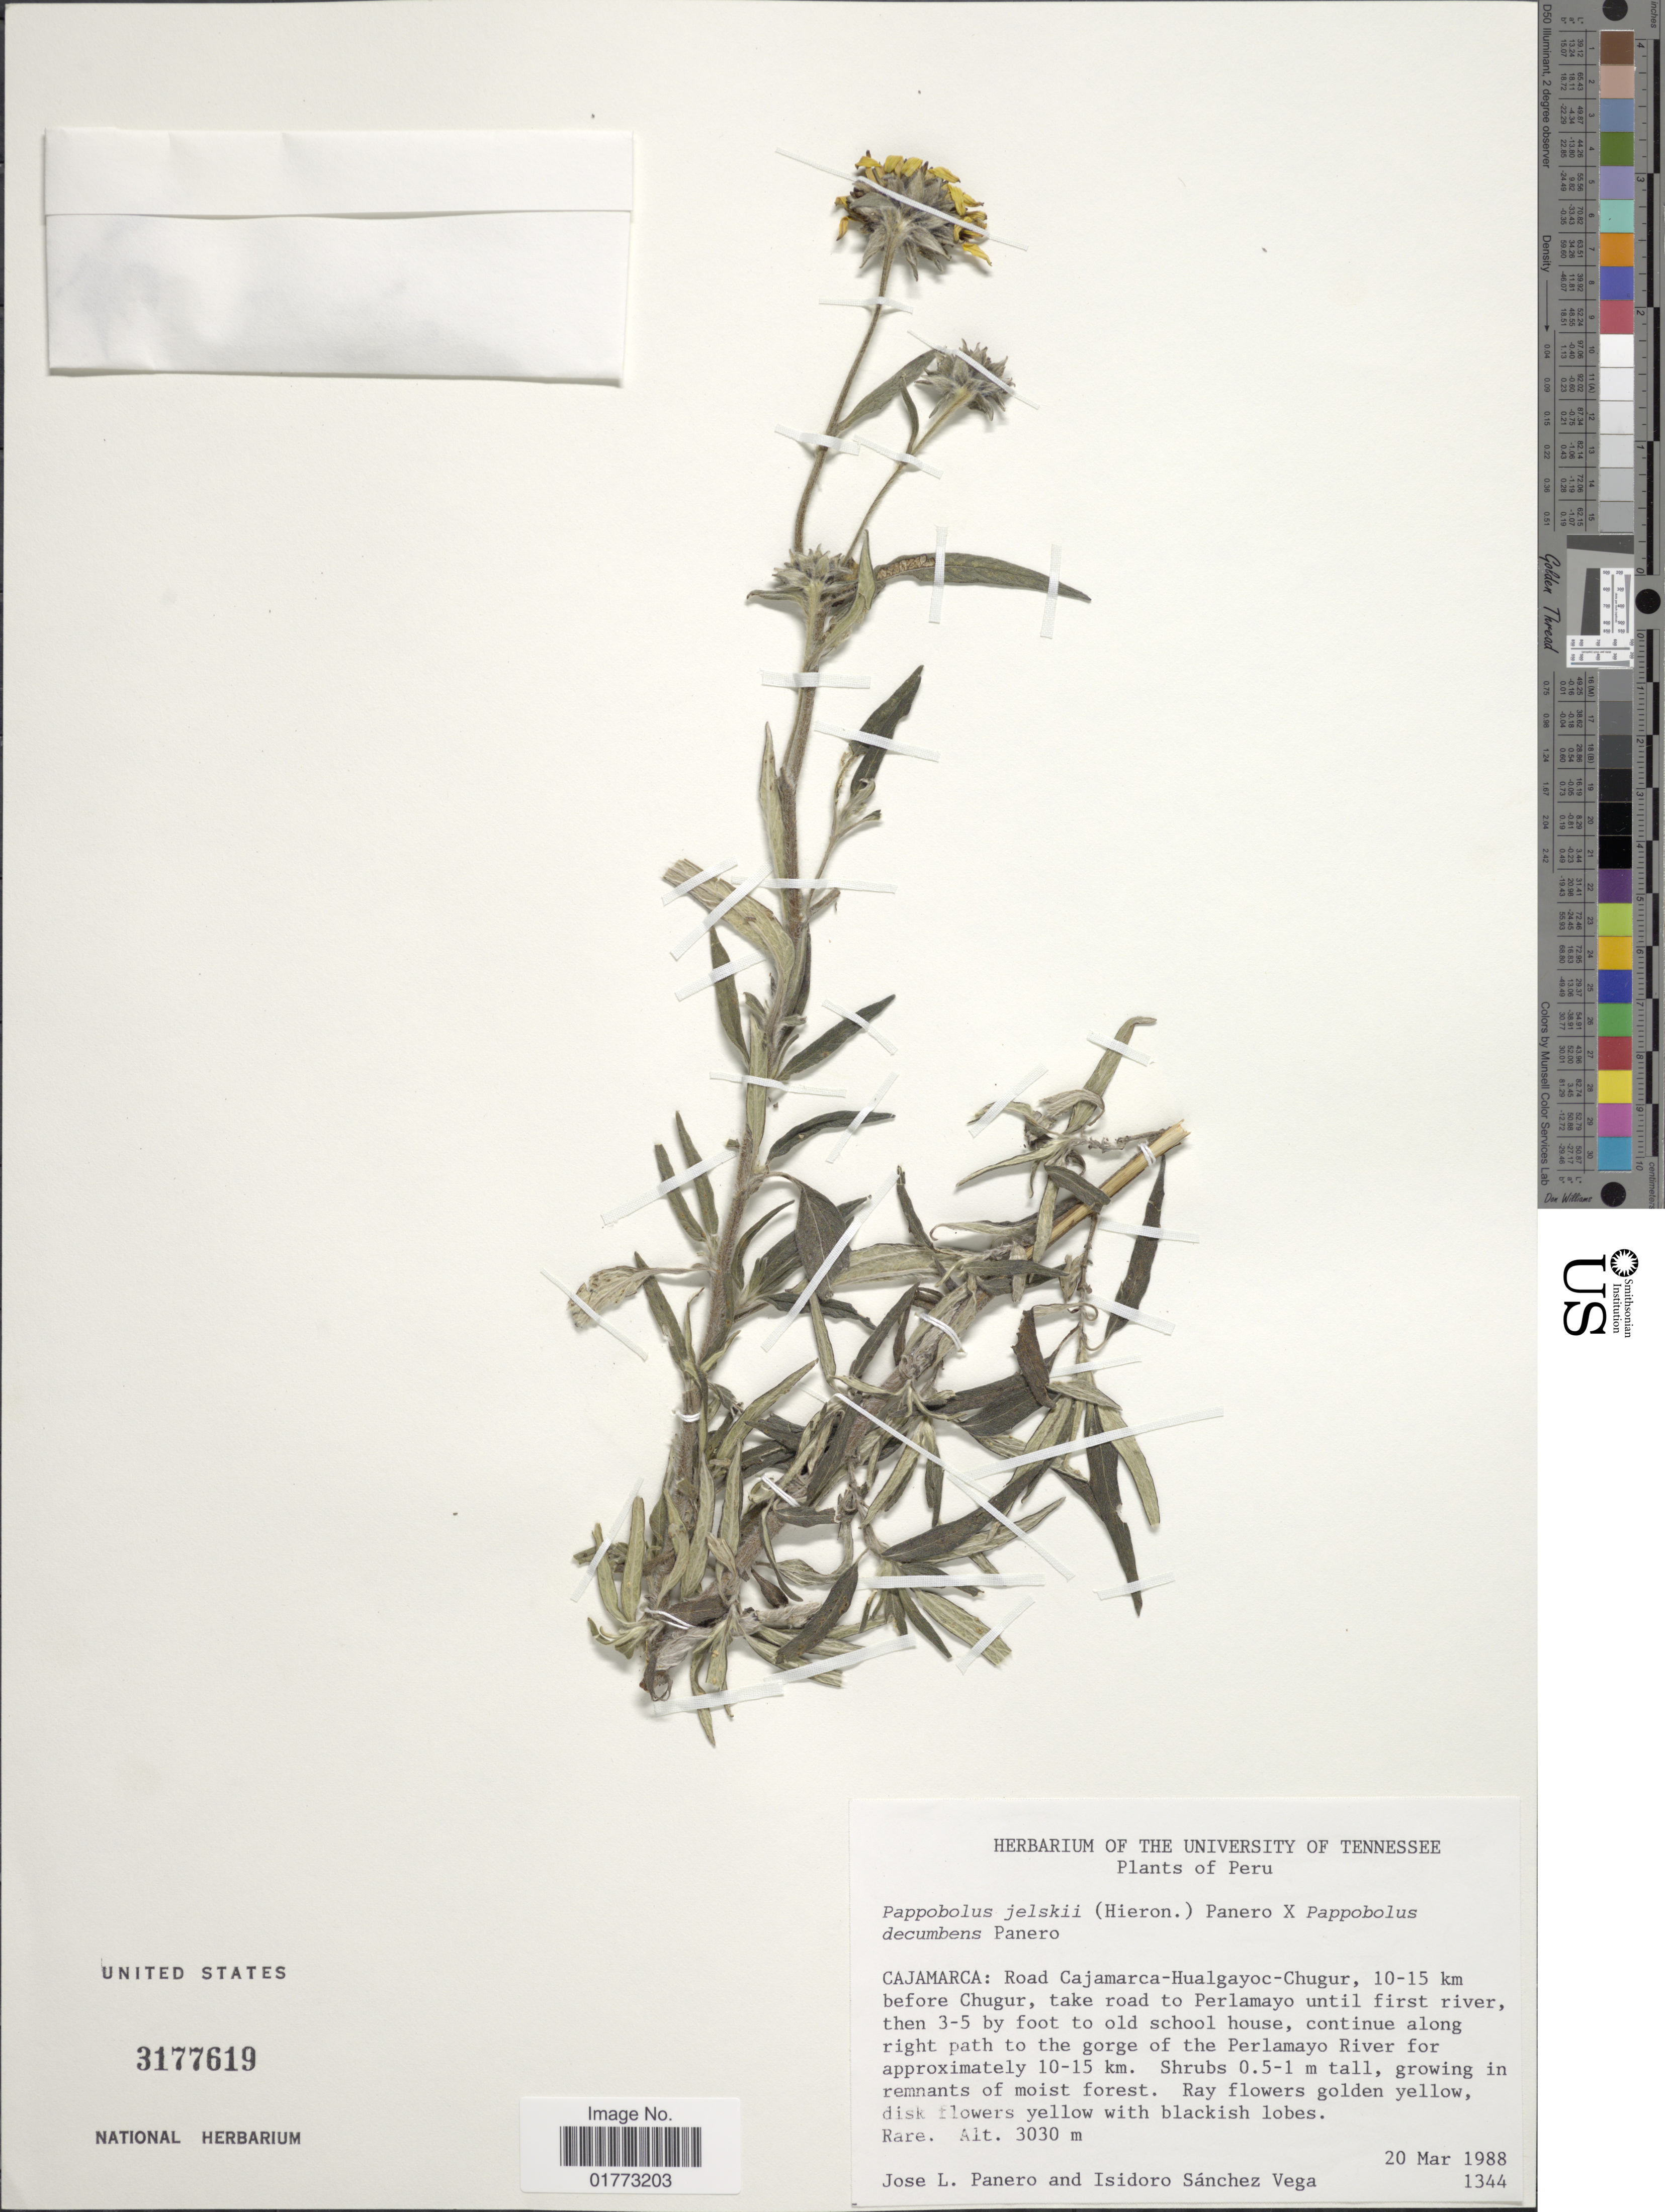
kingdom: Plantae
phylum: Tracheophyta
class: Magnoliopsida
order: Asterales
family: Asteraceae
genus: Pappobolus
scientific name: Pappobolus jelskii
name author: (Hieron.) Panero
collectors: J. L. Panero & I. Sánchez Vega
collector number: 1344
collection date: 1988-03-20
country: Peru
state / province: Cajamarca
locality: Road Cajamarca-Hualgayoc-Chugur, 10-15 km before Chugur, take road to Perlamayo until first river, then 3-5 by foot to old school house, continue along right path to the gorge of the Perlamayo River for approximately 10-15 km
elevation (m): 3030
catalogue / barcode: US 3177619